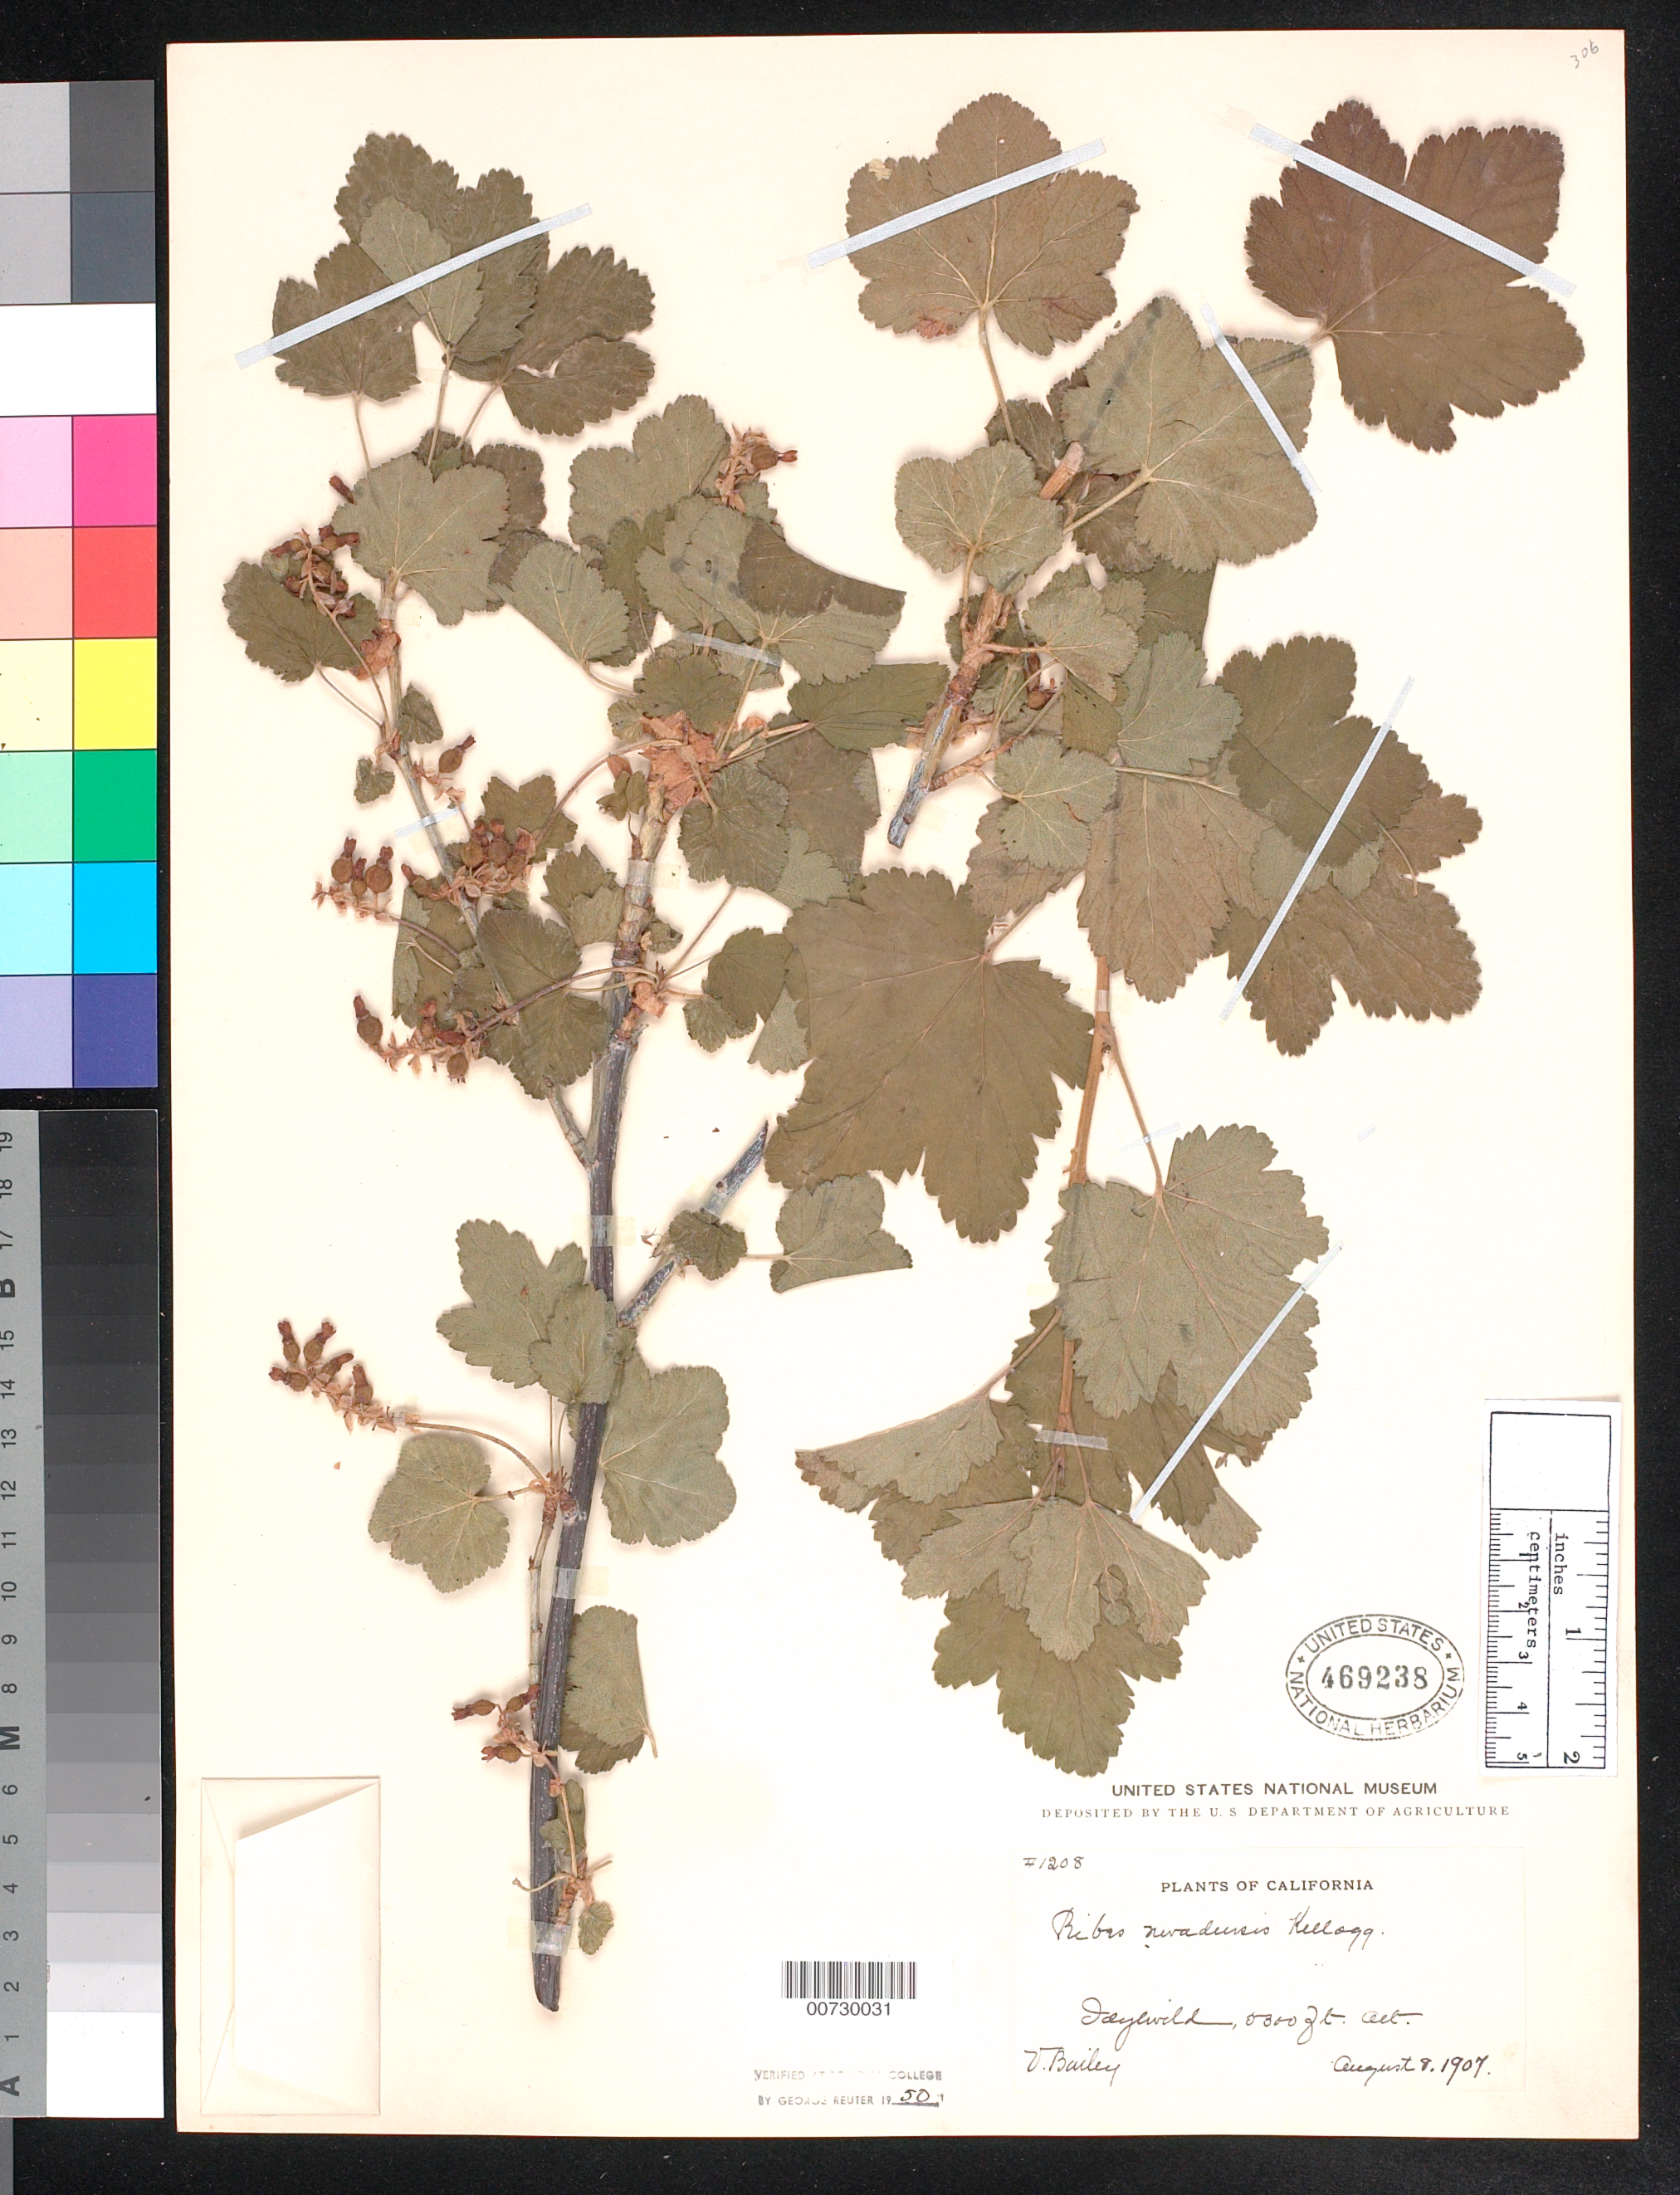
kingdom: Plantae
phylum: Tracheophyta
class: Magnoliopsida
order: Saxifragales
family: Grossulariaceae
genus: Ribes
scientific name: Ribes nevadense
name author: Kellogg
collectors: V. O. Bailey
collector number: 1208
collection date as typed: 8 Aug 1907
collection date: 1907-08-08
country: United States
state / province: California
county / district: Riverside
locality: Idyllwild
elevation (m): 1615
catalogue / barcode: US 469238